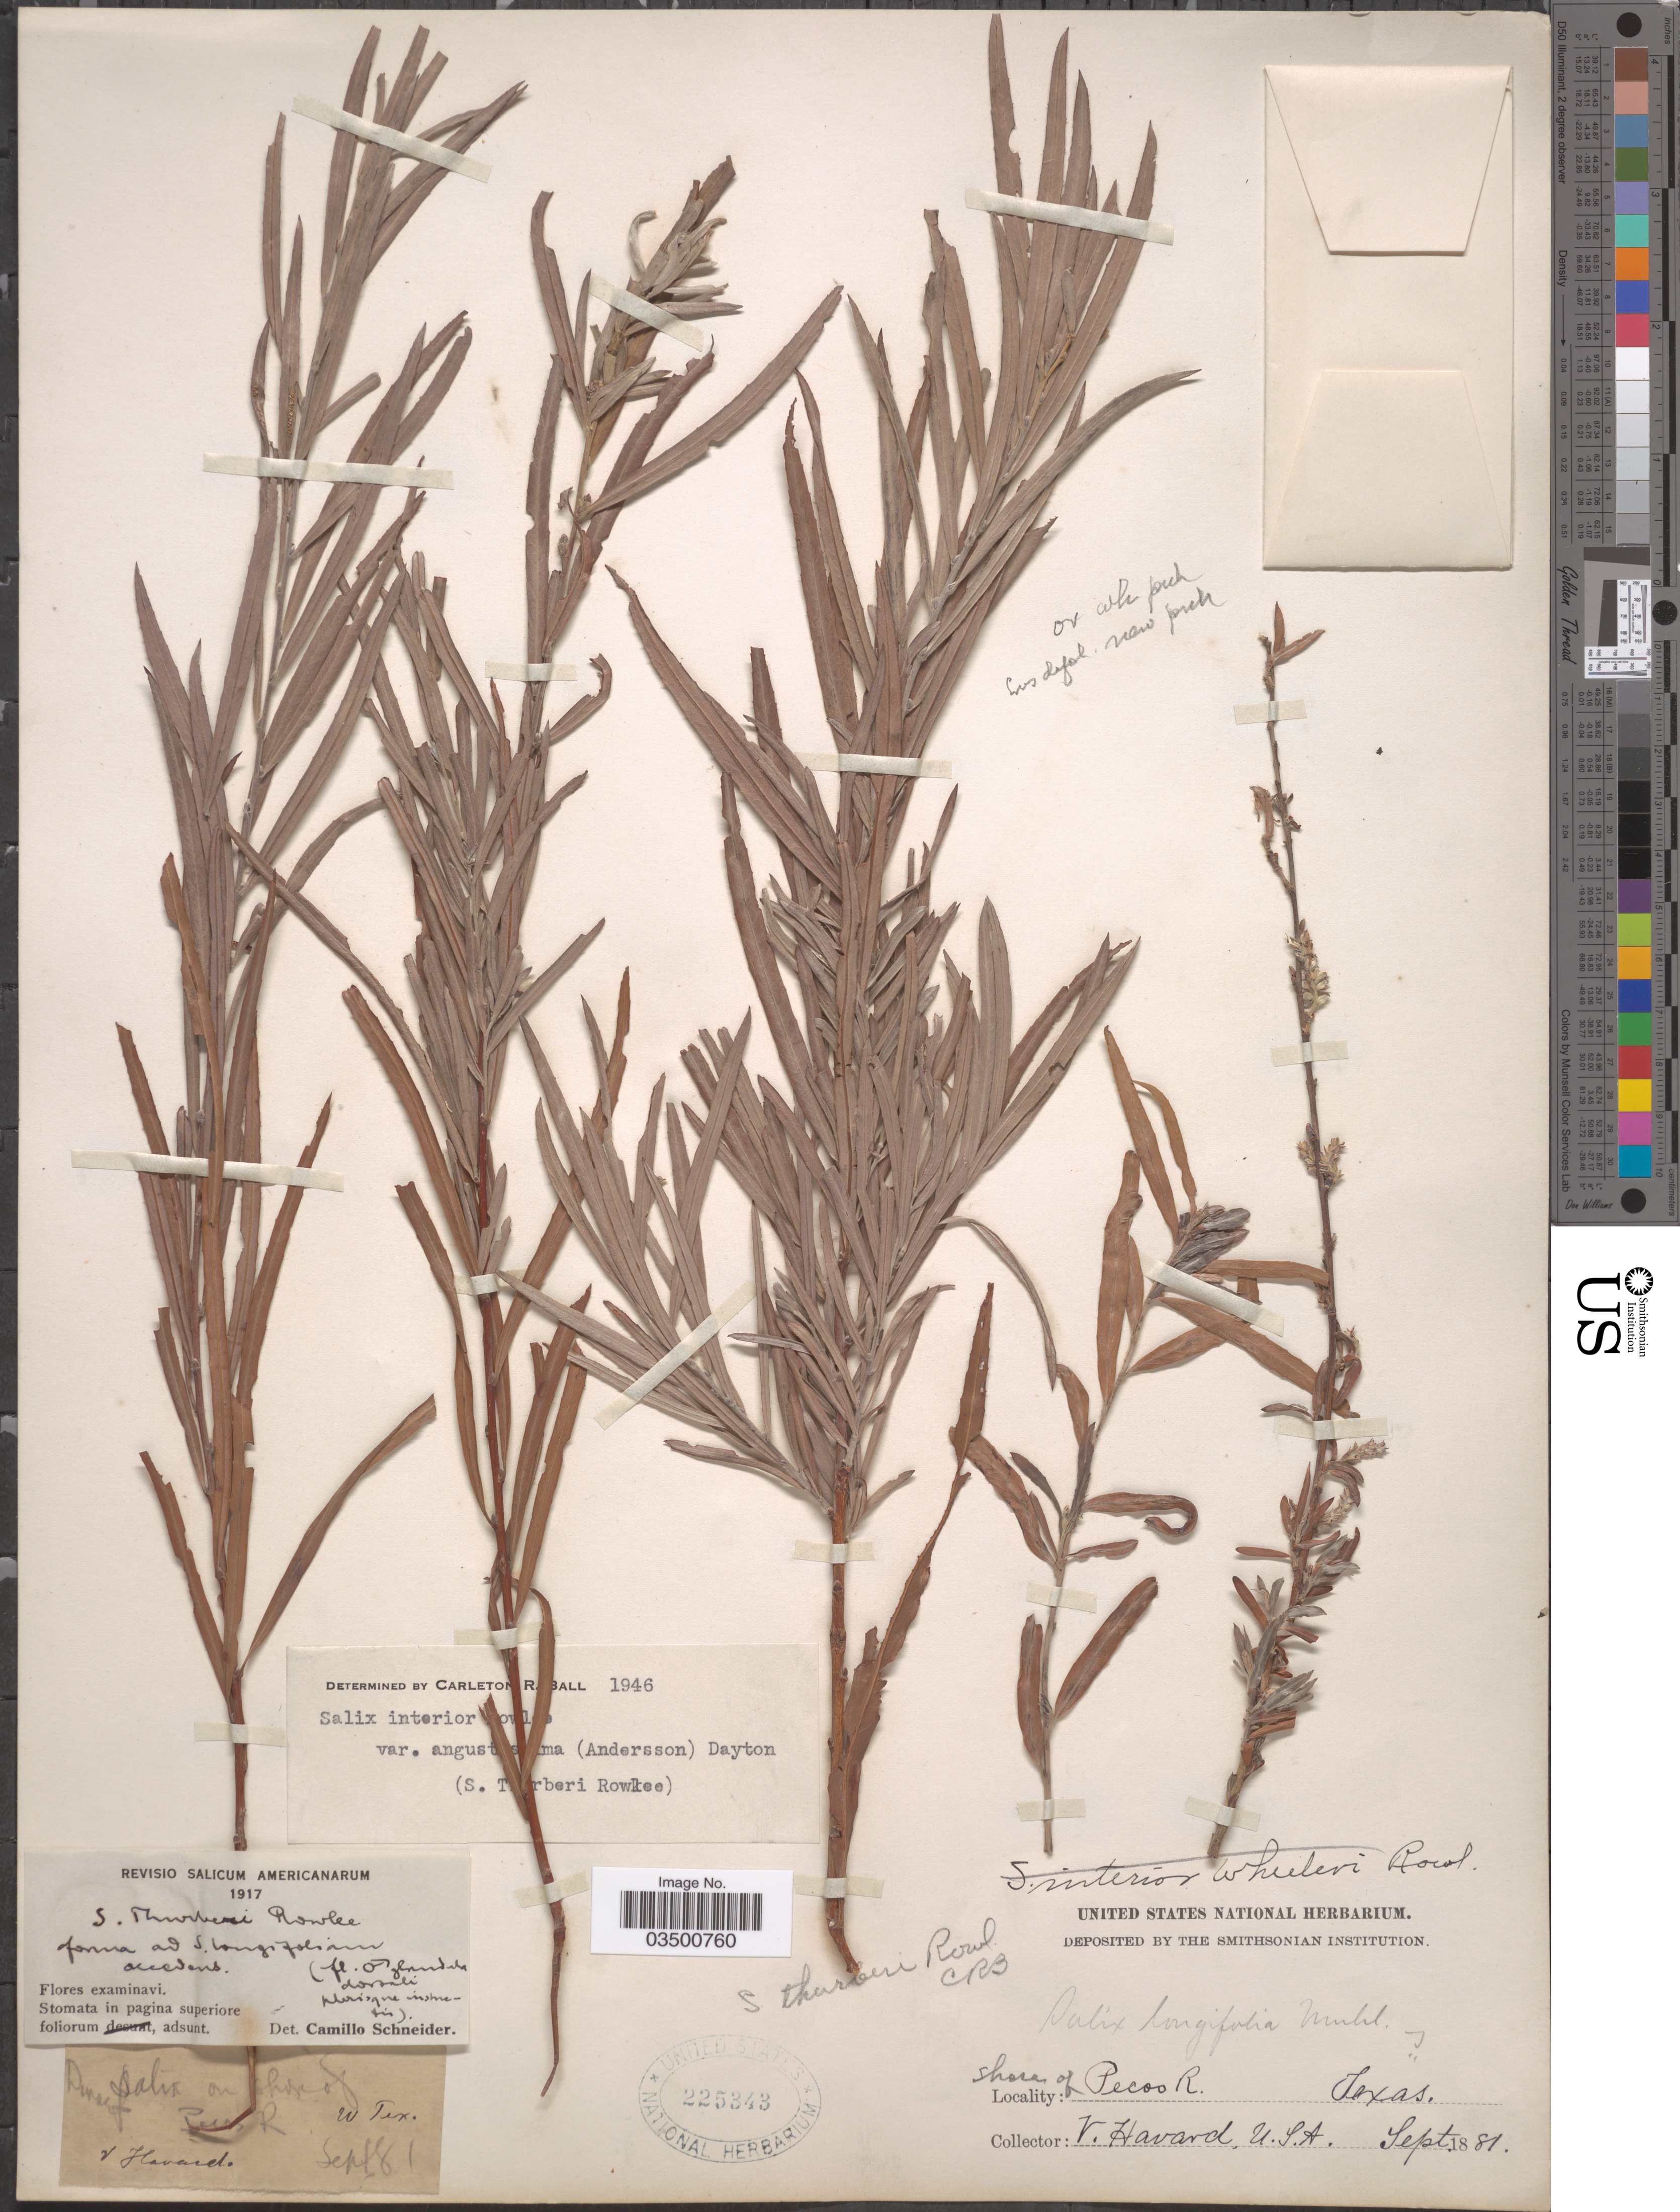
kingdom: Plantae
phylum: Tracheophyta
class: Magnoliopsida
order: Malpighiales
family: Salicaceae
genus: Salix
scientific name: Salix interior var. angustissima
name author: (Andersson) Dayton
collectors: V. Havard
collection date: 1881-09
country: United States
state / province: Texas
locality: Shore of Pecos R. W. Tex.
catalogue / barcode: US 225343